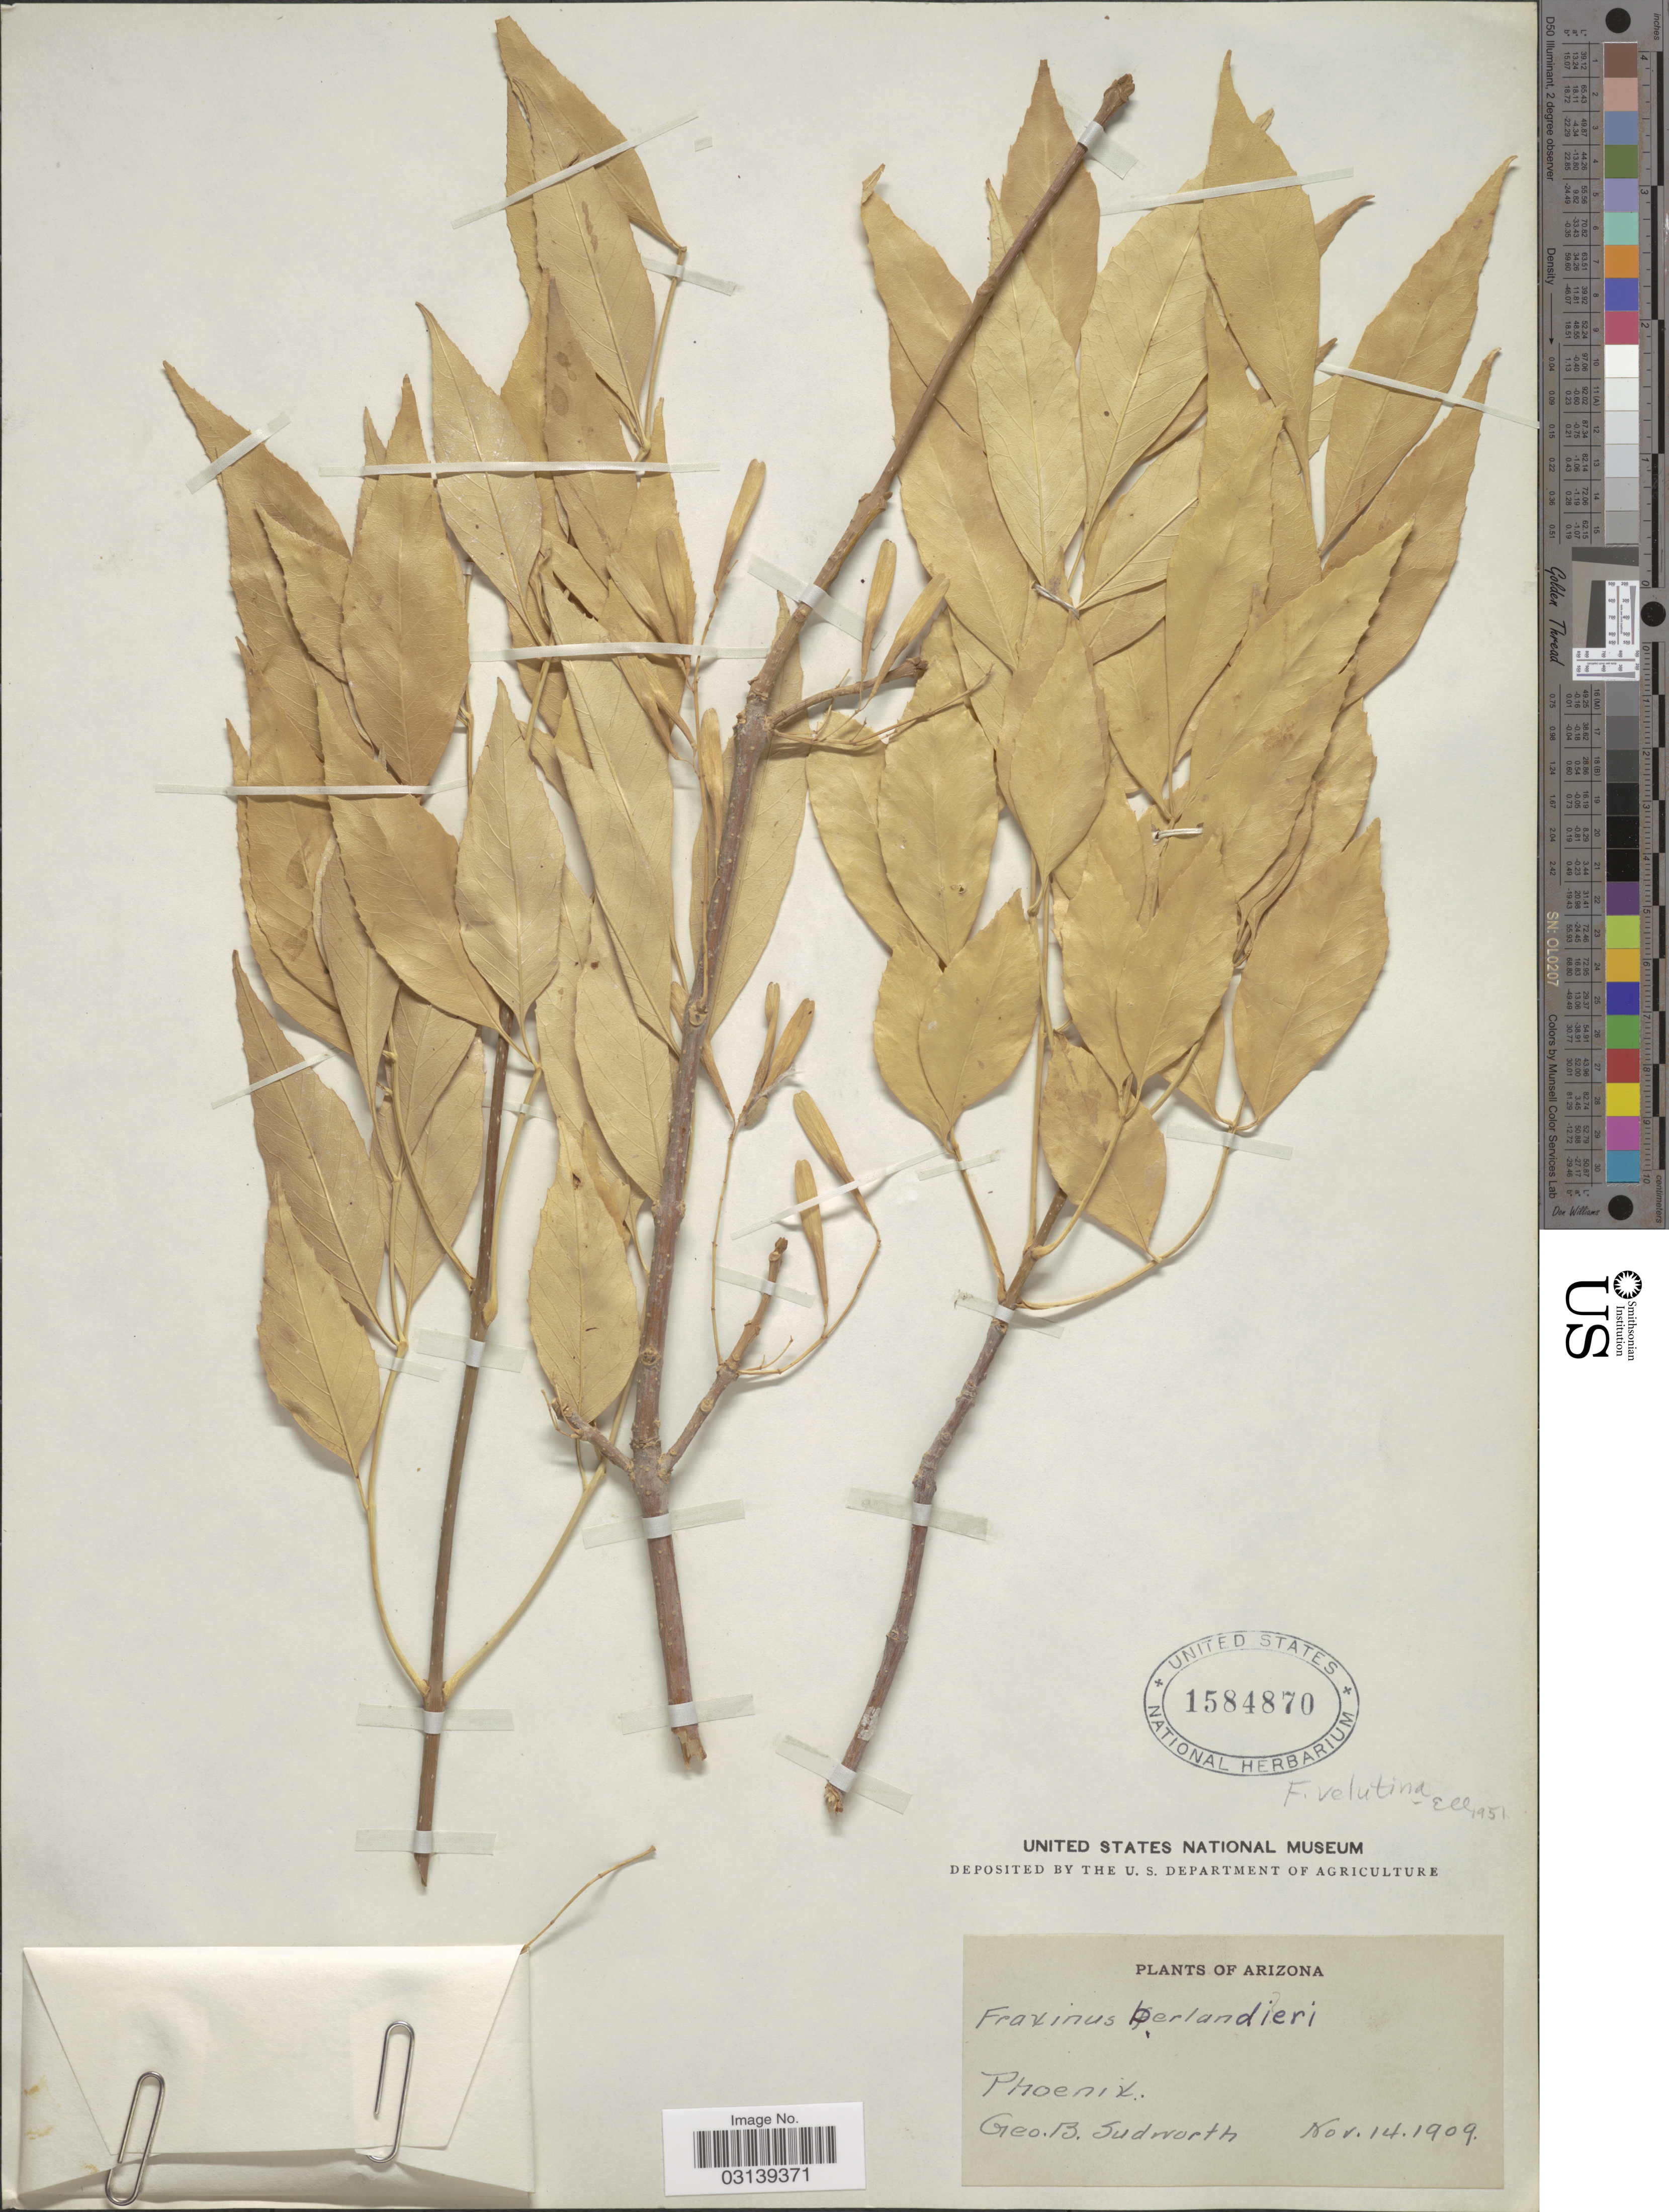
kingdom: Plantae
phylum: Tracheophyta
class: Magnoliopsida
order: Lamiales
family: Oleaceae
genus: Fraxinus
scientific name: Fraxinus velutina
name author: Torr.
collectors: G. B. Sudworth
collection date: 1909-11-14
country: United States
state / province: Arizona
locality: Phoenix.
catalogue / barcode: US 1584870